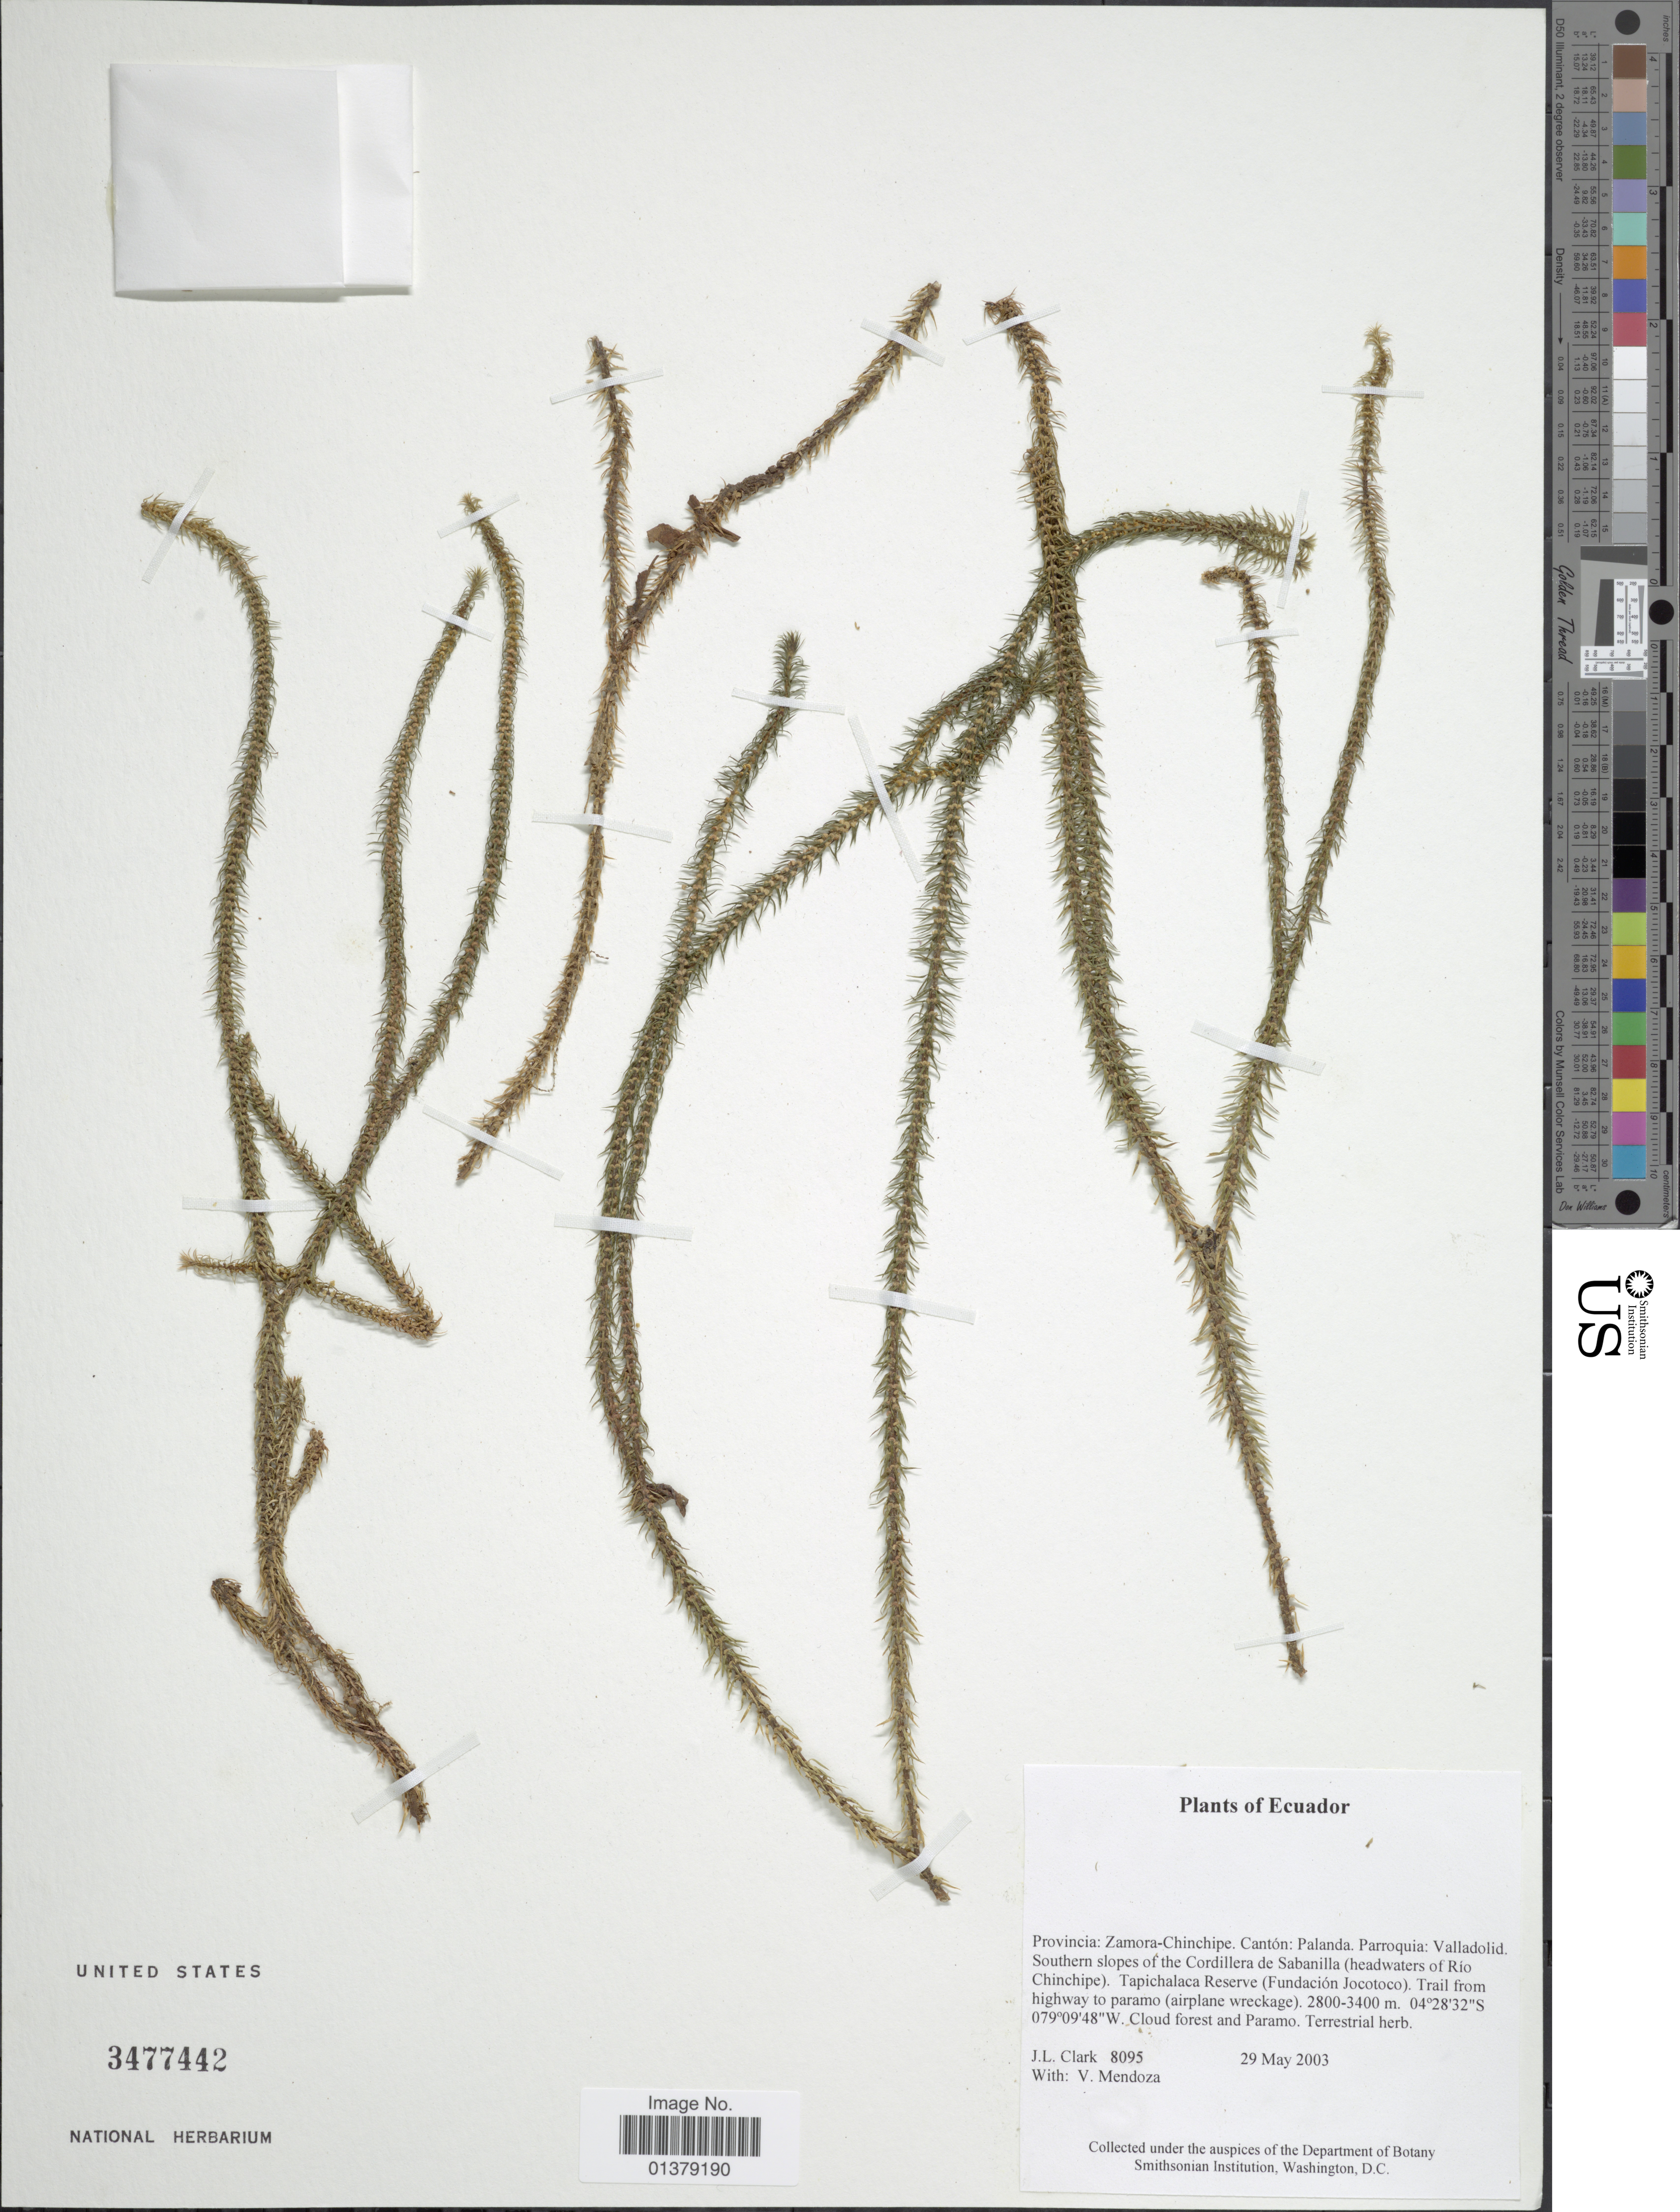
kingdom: Plantae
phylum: Tracheophyta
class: Lycopodiopsida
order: Lycopodiales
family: Lycopodiaceae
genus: Palhinhaea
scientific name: Palhinhaea curvata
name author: (Sw.) Holub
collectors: J. L. Clark & V. Mendoza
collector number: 8095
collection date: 2003-05-29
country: Ecuador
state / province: Zamora-Chinchipe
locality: Cantón: Palanda, Parroquia: Valladolid Southern slopes of the Cordillera de Sabanilla (headwaters of the Rio Chinchipe)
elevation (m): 2800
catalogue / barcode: US 3477442